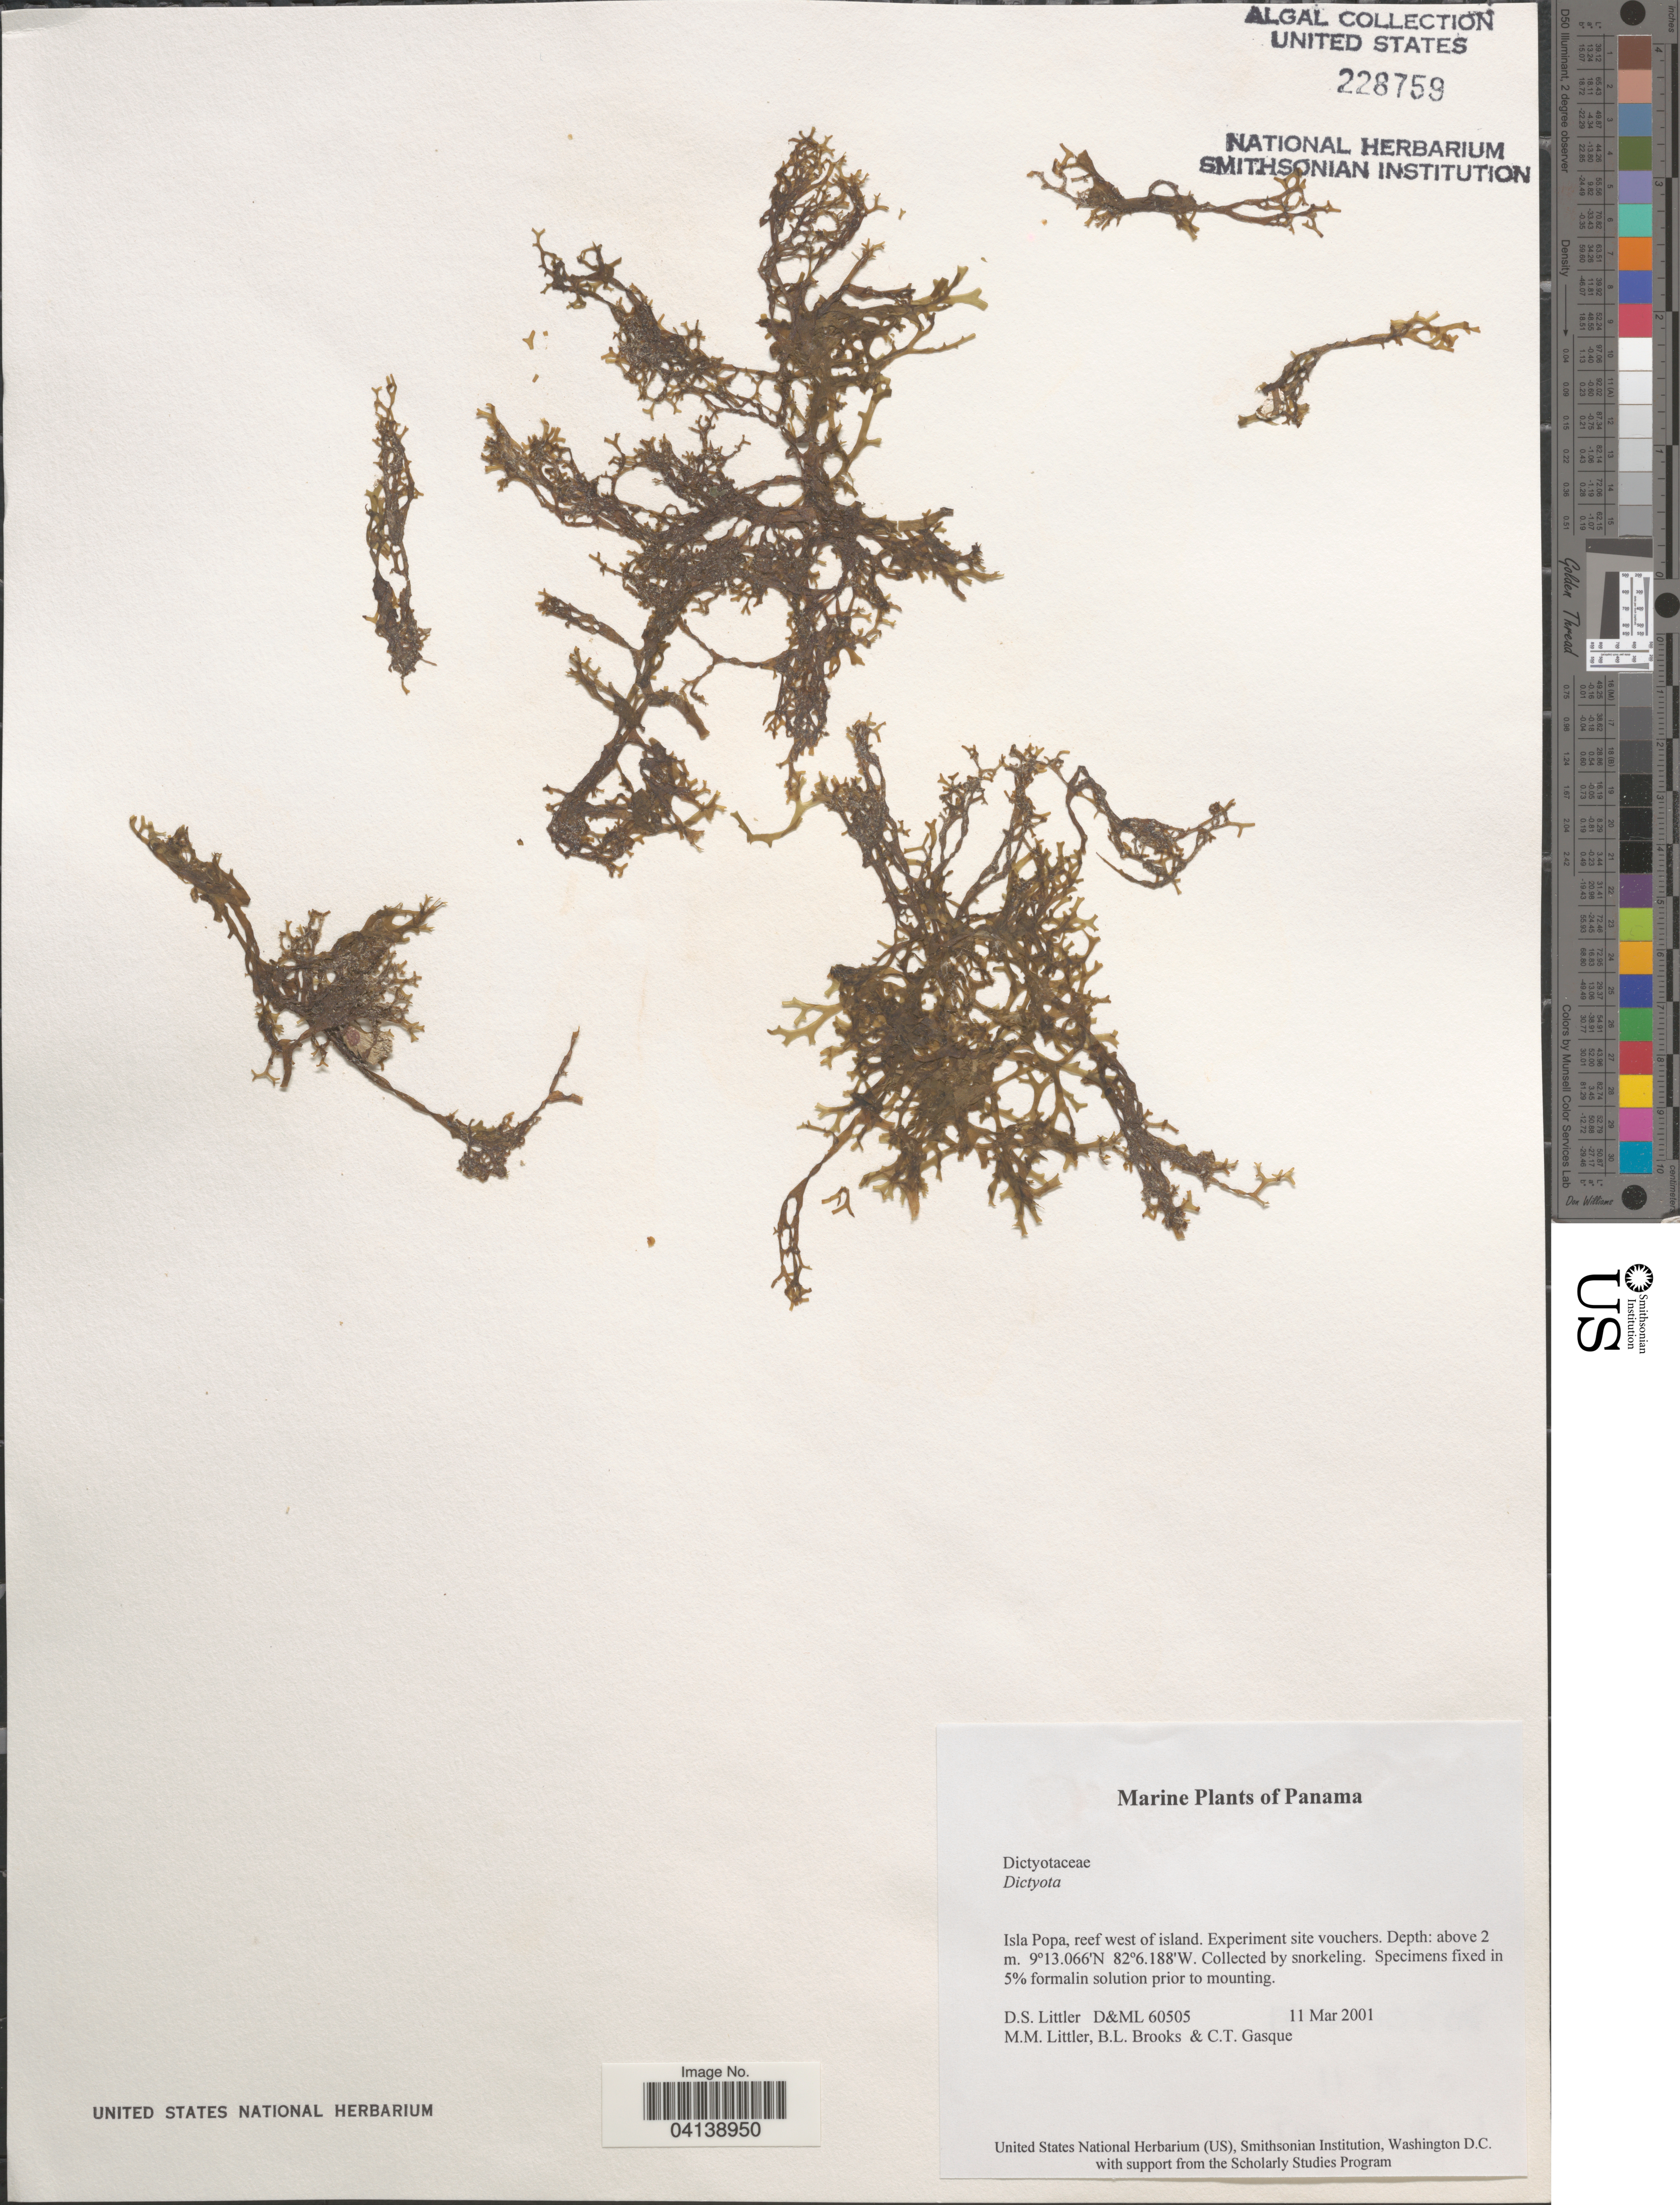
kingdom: Chromista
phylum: Ochrophyta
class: Phaeophyceae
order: Dictyotales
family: Dictyotaceae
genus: Dictyota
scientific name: Dictyota sp.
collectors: D. S. Littler, B. Brooks & C. Gasque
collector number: D&ML 60505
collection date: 2001-03-11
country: Panama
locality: Isla Popa, reed west of island.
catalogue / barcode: US 228759